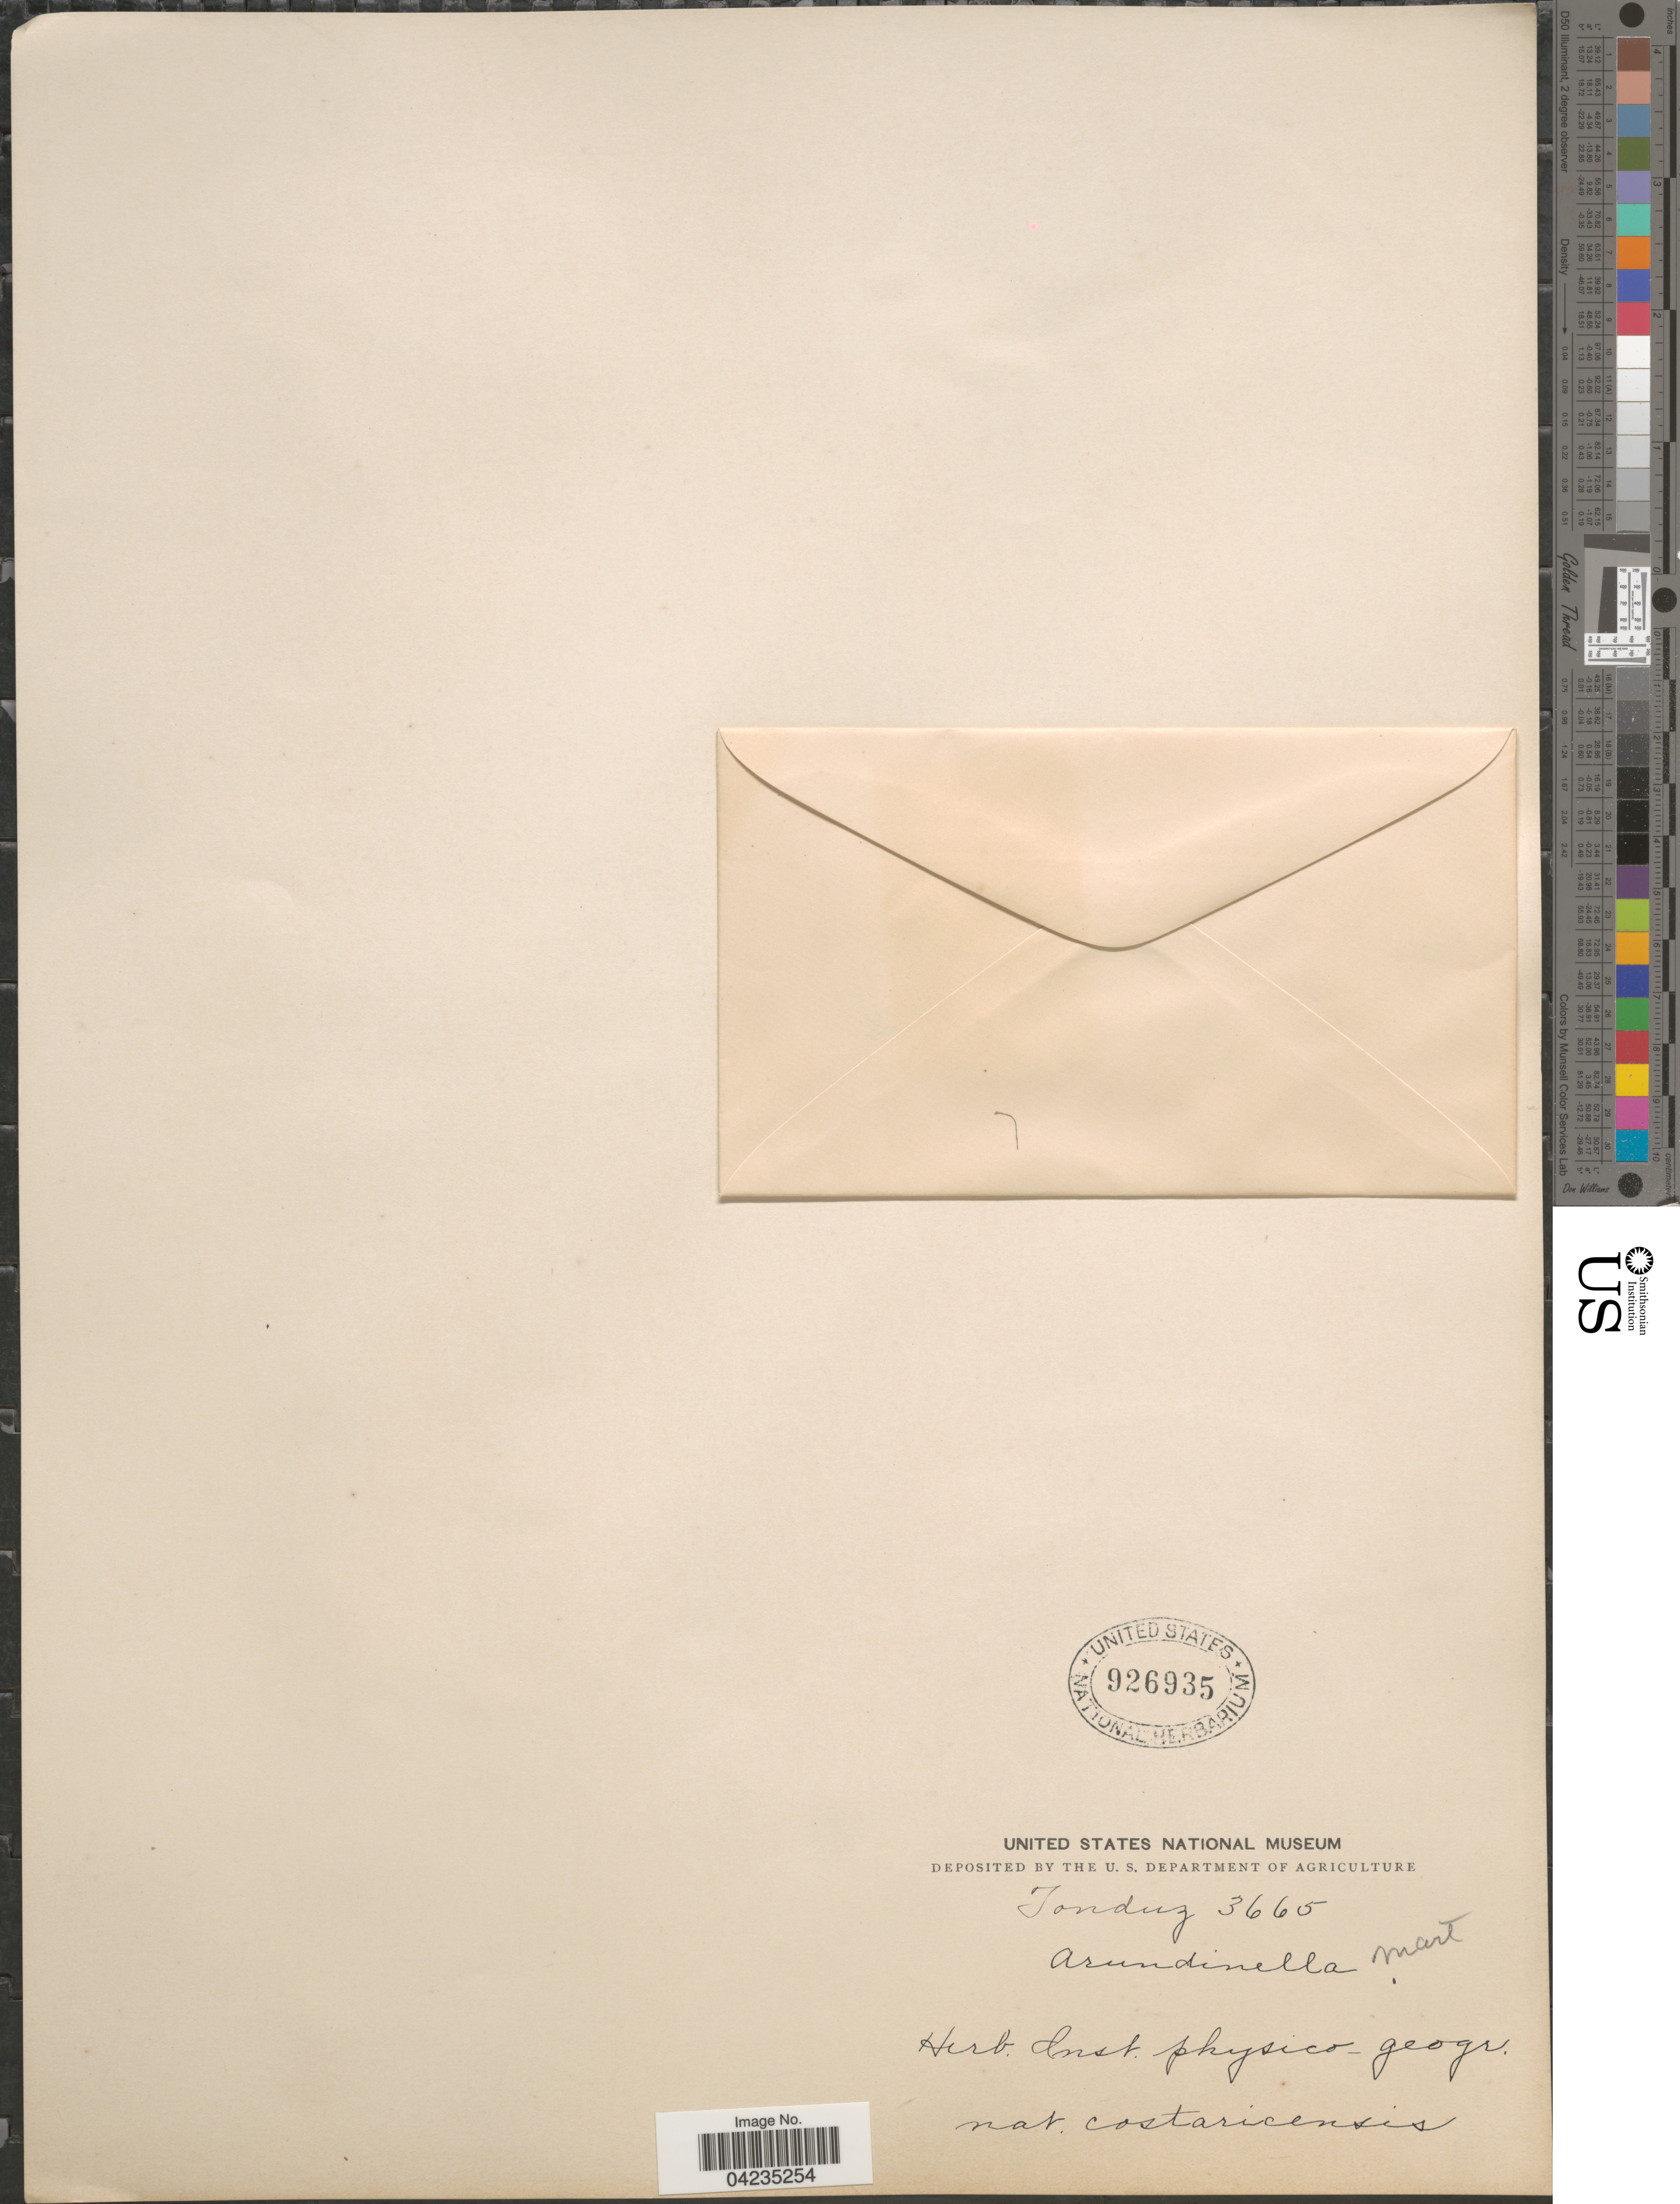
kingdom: Plantae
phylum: Tracheophyta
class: Liliopsida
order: Poales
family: Poaceae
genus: Arundinella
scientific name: Arundinella hispida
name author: (Humb. & Bonpl. ex Willd.) Kuntze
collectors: Tonduz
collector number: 3665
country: Costa Rica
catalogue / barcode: US 926935